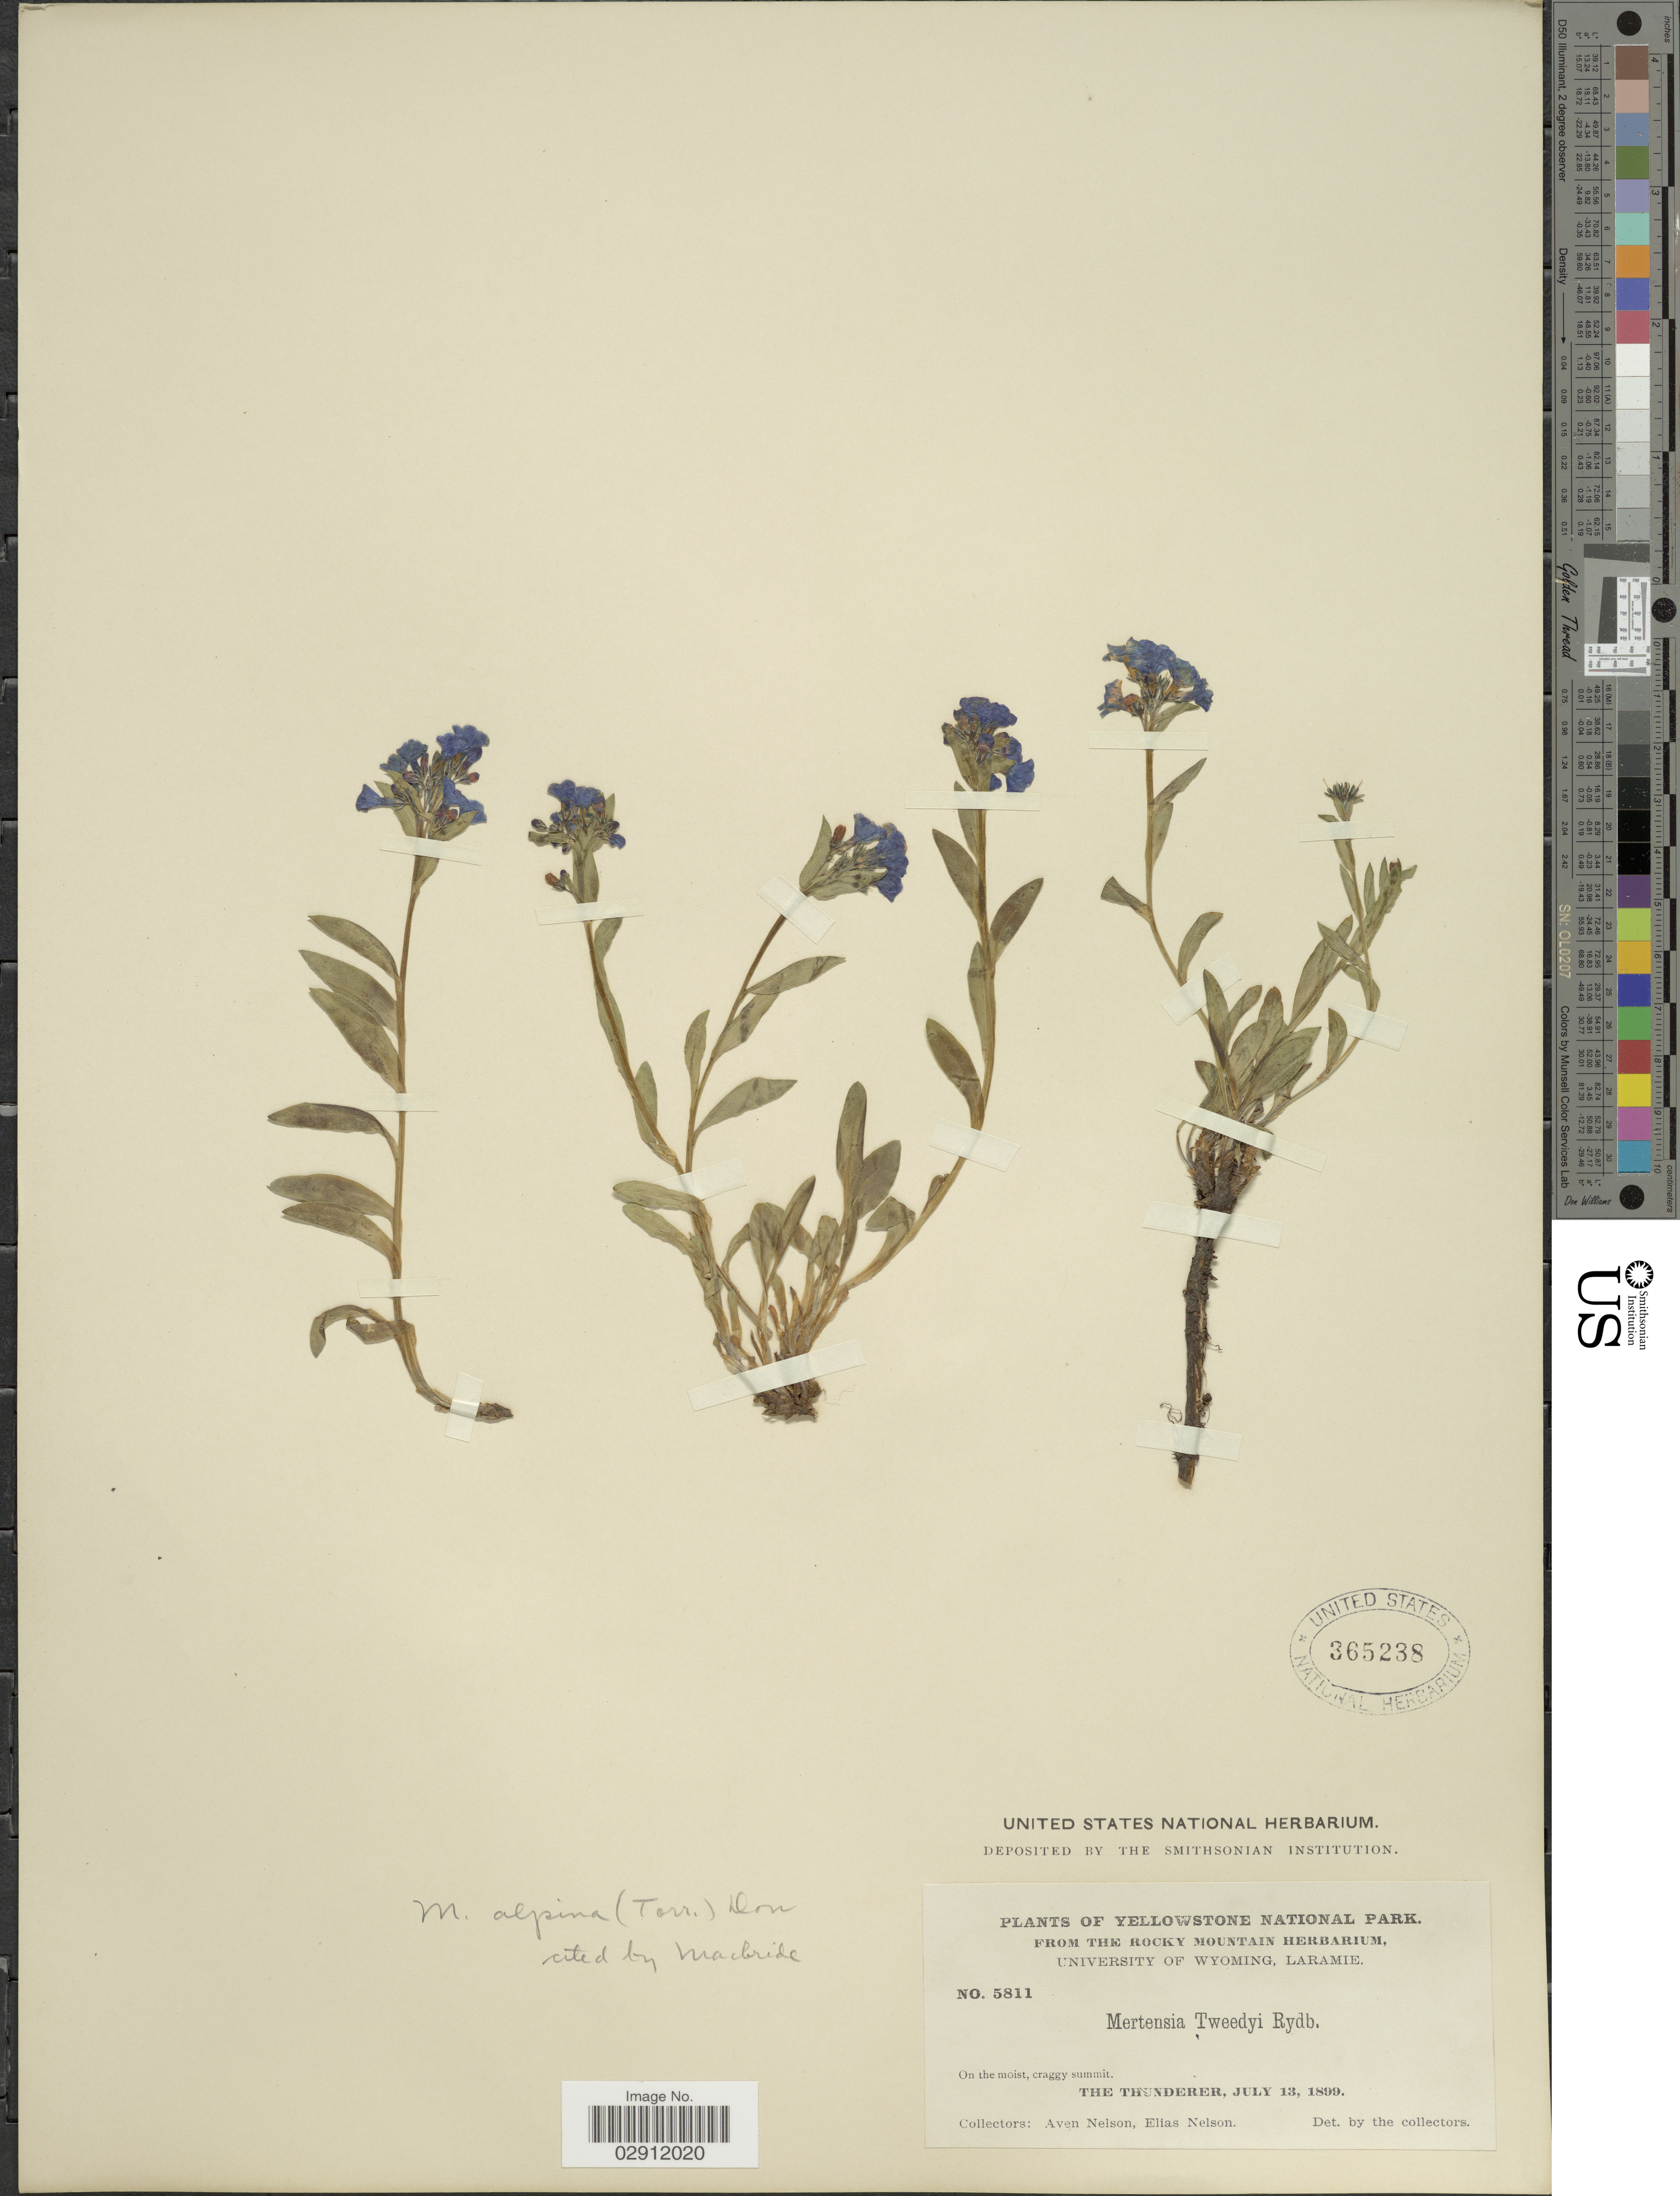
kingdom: Plantae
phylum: Tracheophyta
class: Magnoliopsida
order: Boraginales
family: Boraginaceae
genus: Mertensia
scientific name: Mertensia alpina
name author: (Torr.) G. Don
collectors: A. Nelson & E. Nelson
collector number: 5811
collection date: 1899-07-13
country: United States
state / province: Wyoming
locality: Yellowstone National Park. The Thunder.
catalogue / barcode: US 365238